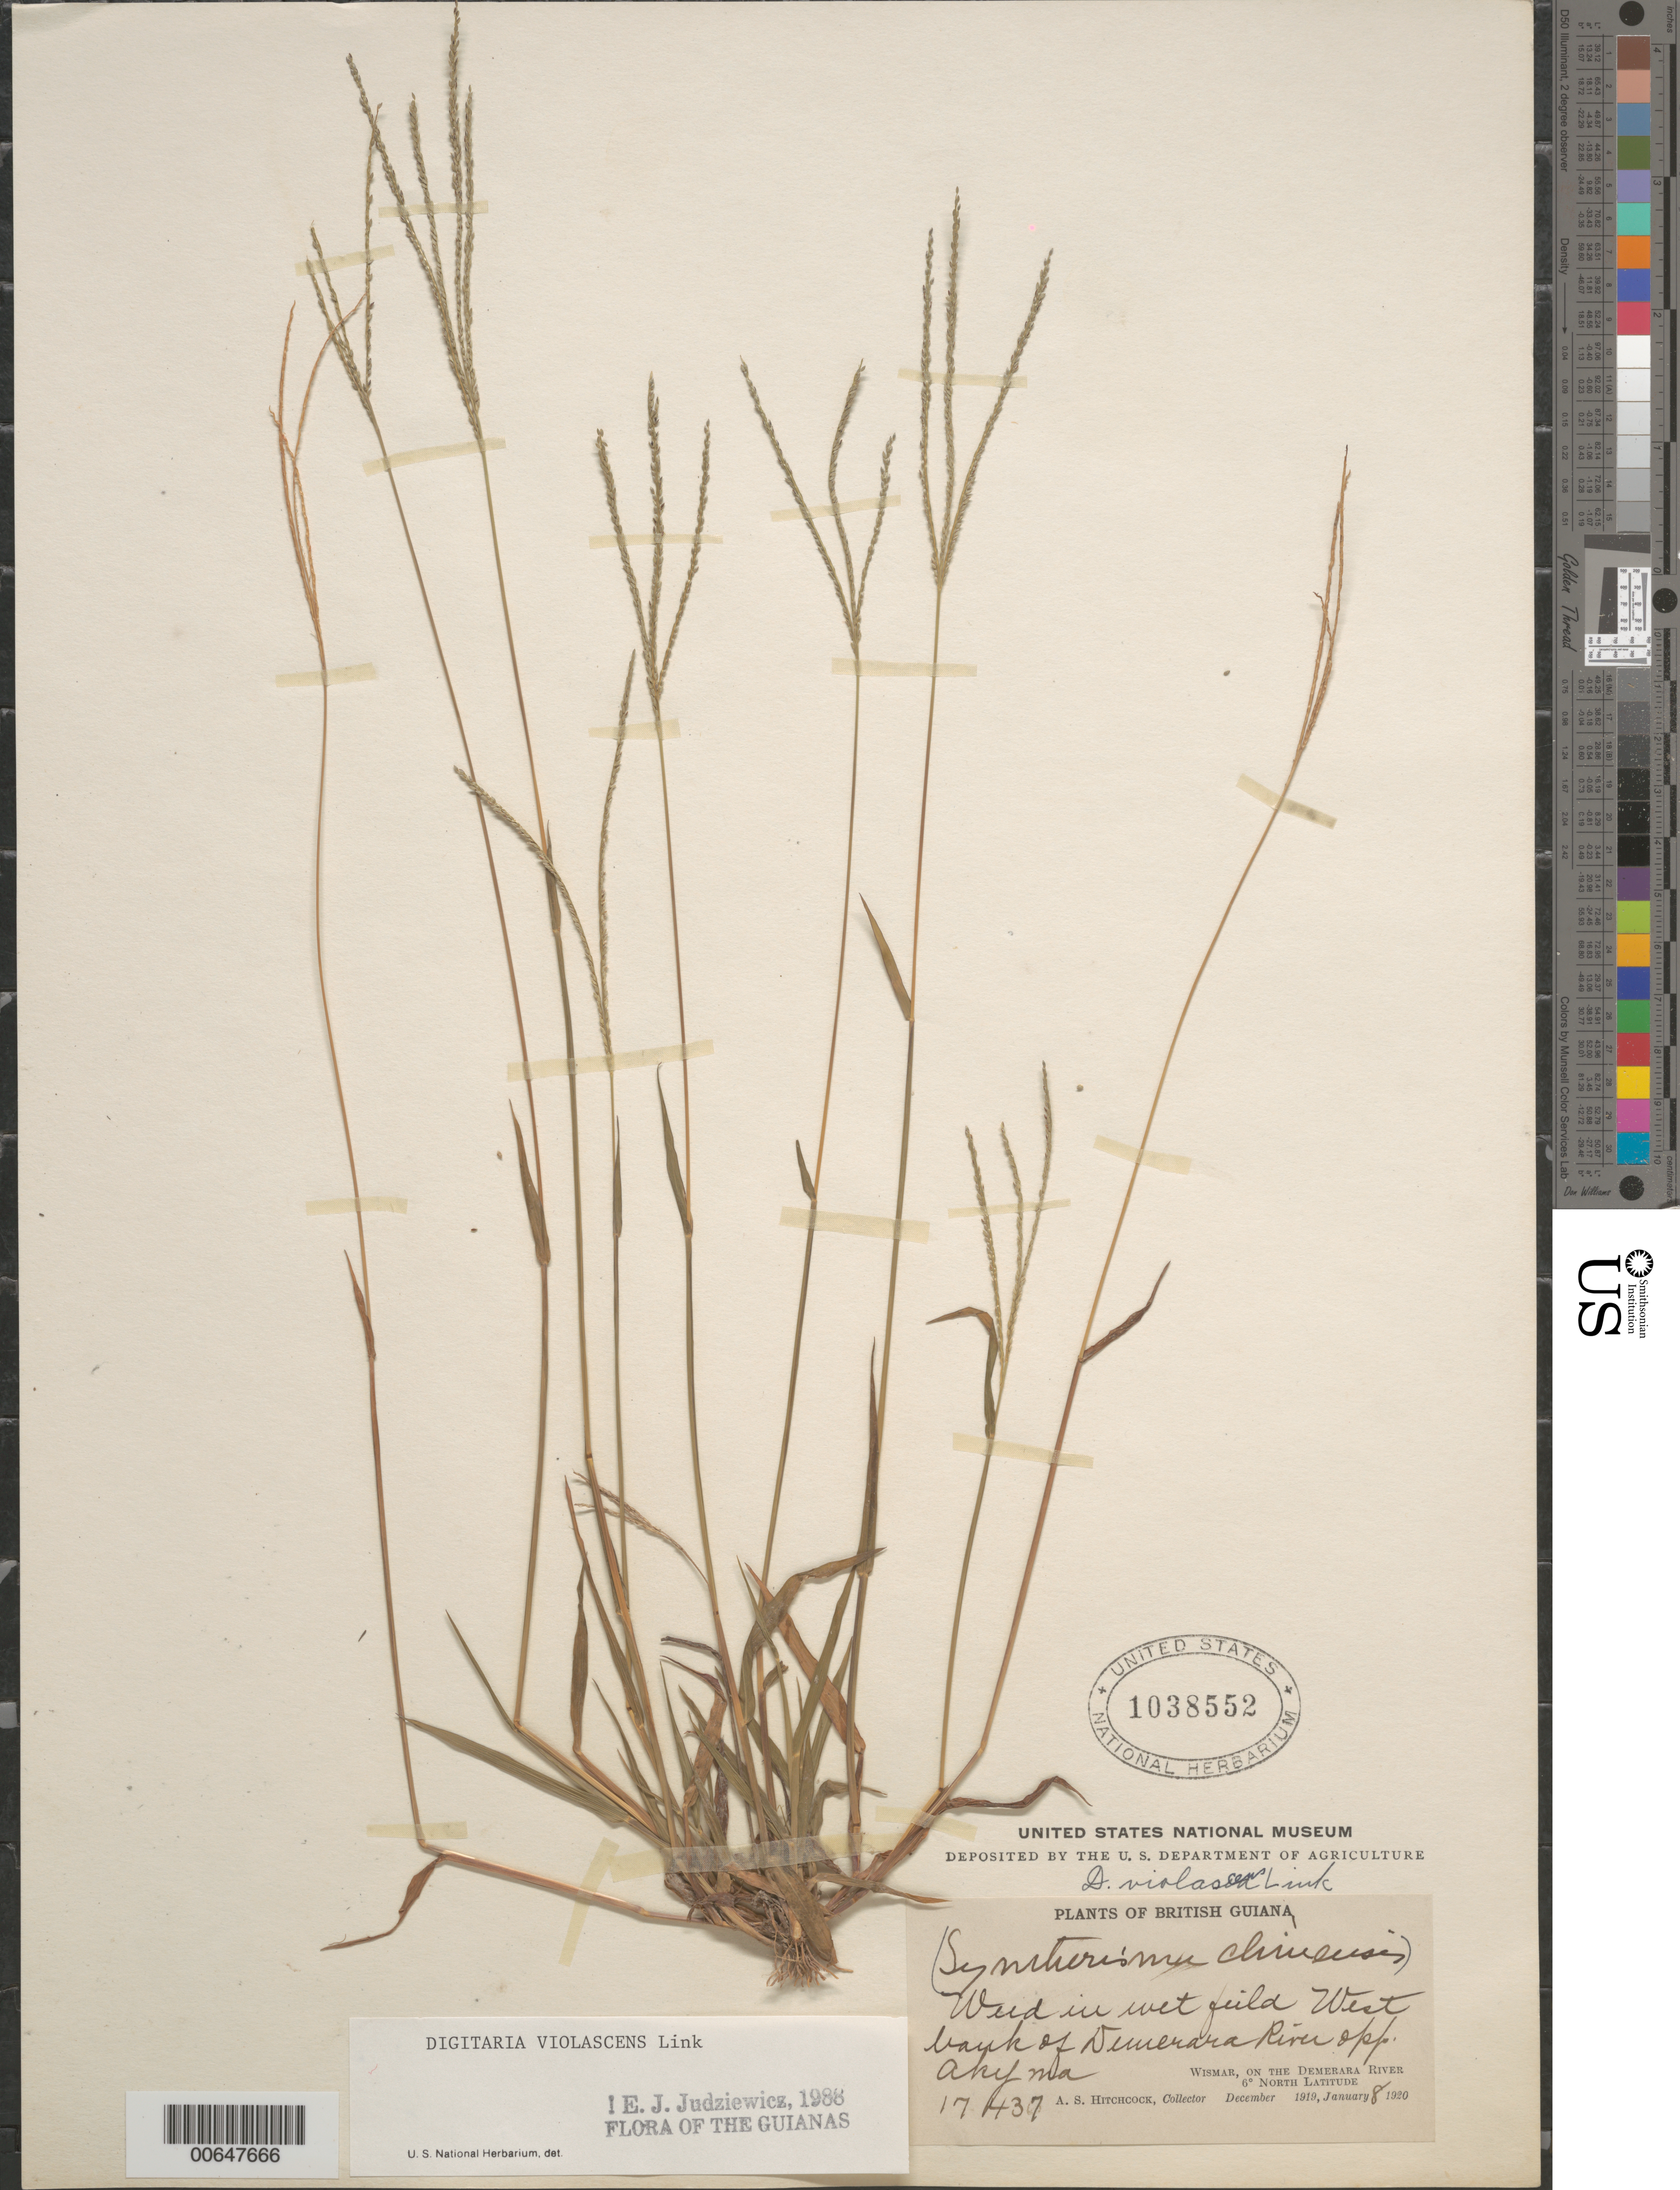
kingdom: Plantae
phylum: Tracheophyta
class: Liliopsida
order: Poales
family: Poaceae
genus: Digitaria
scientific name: Digitaria violascens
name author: Link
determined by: Judziewicz, E. J.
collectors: A. S. Hitchcock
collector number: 17437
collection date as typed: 8-Jan-20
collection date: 1920-01-08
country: Guyana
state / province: U. Demerara-Berbice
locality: Akyma, Demerara River above Wismar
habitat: Wet field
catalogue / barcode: US 1038552